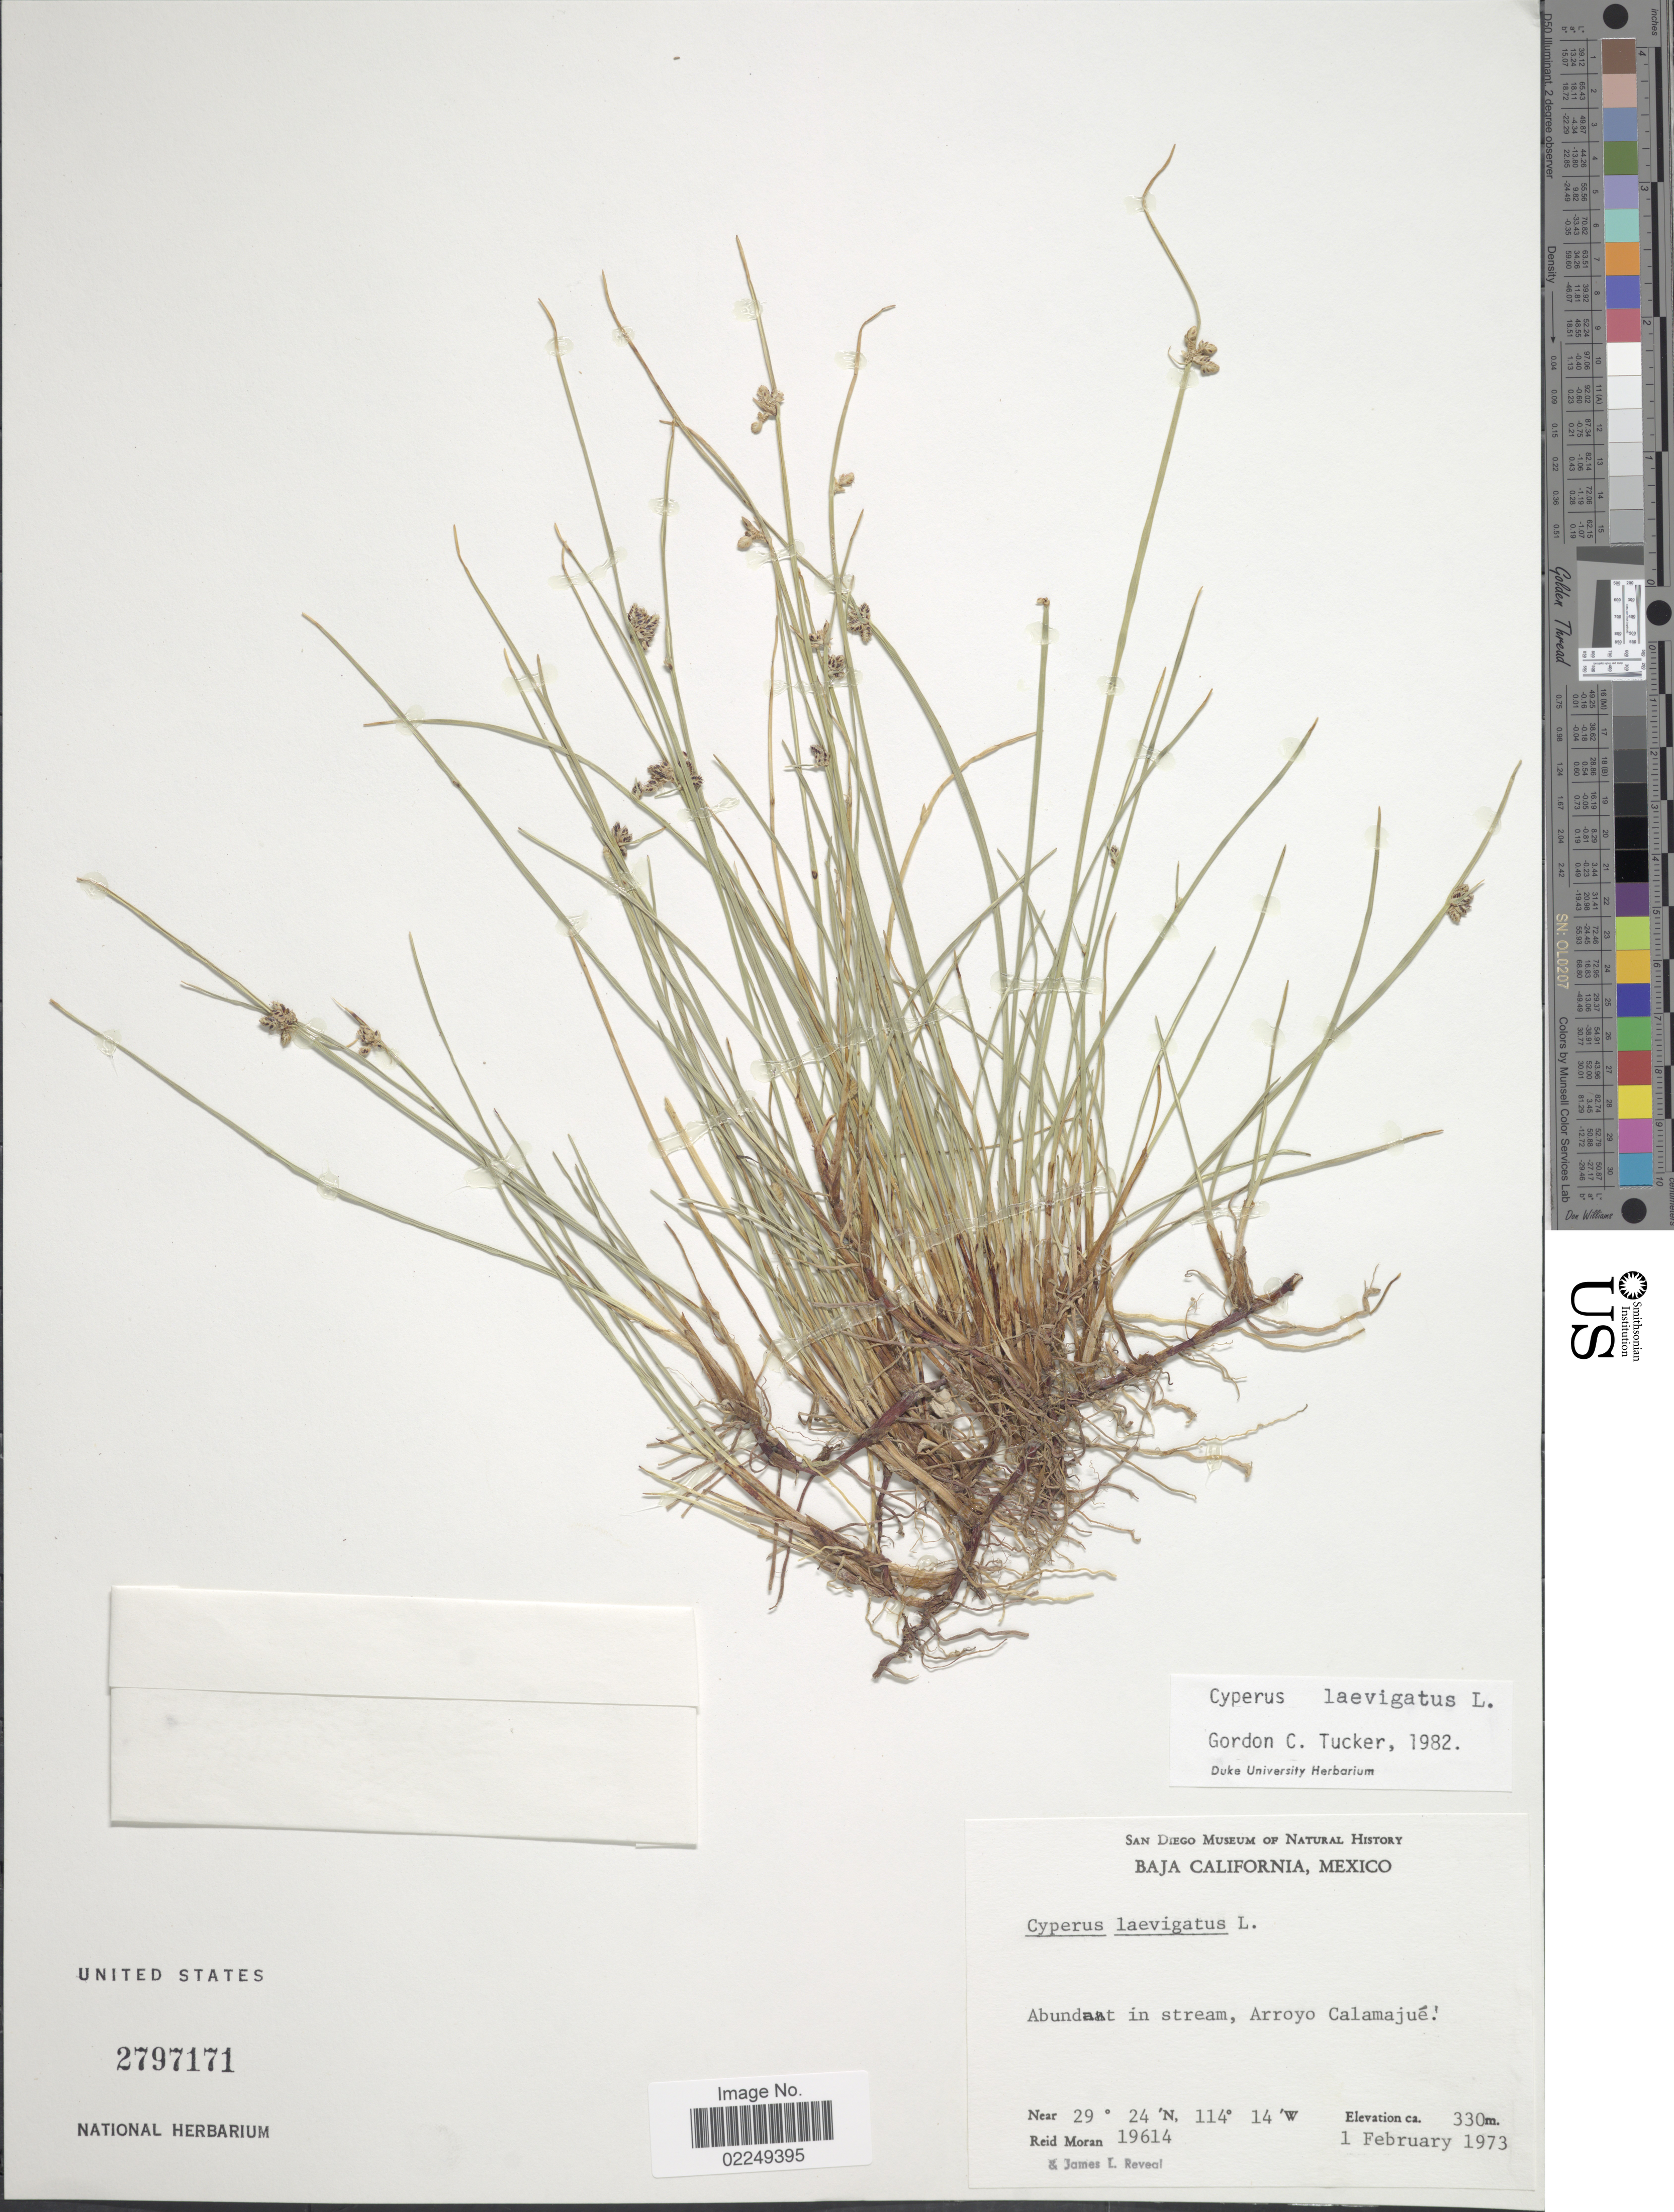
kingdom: Plantae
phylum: Tracheophyta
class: Liliopsida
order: Poales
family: Cyperaceae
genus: Cyperus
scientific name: Cyperus laevigatus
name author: L.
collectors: R. V. Moran & J. L. Reveal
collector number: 19614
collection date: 1973-02-01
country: Mexico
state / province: Baja California Norte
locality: Baja California, Mexico, Arroyo Calamajue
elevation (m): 330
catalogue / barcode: US 2797171